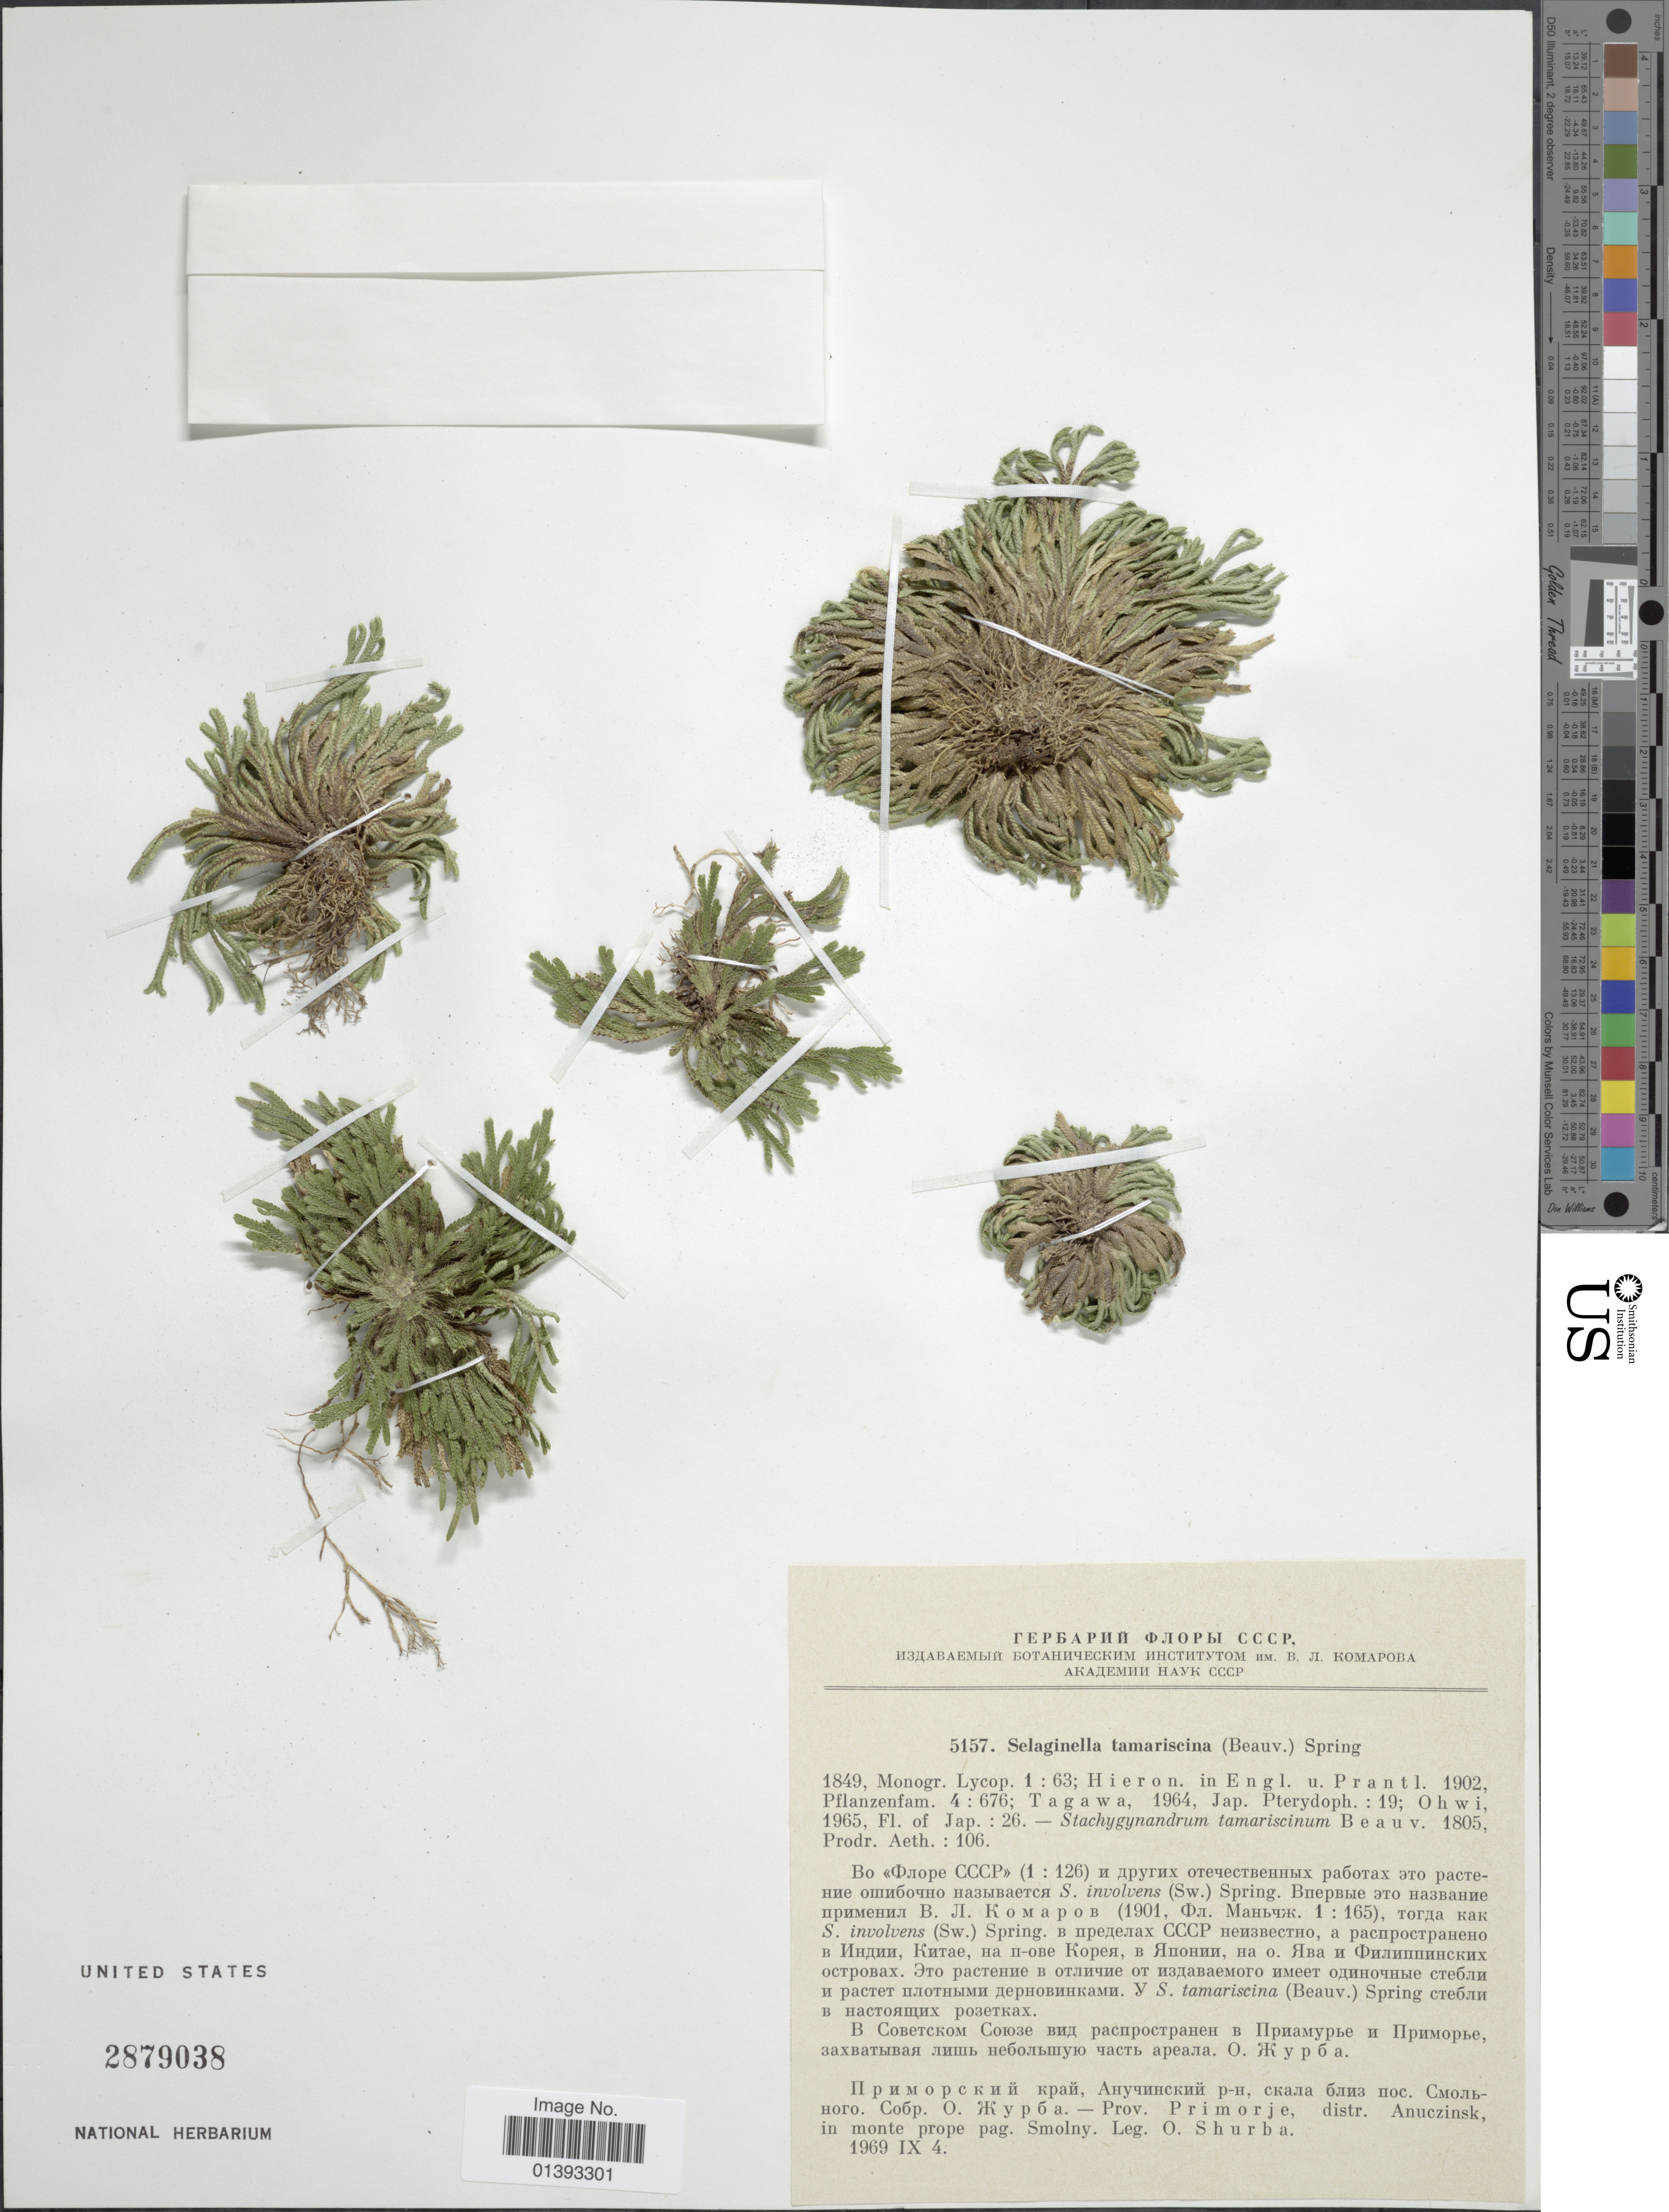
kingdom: Plantae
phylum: Tracheophyta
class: Lycopodiopsida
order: Selaginellales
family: Selaginellaceae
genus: Selaginella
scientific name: Selaginella tamariscina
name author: (P. Beauv.) Spring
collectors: O. Shurba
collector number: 5157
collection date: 1969-09-04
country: Russian Federation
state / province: Primorsky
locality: Distr. Anuczinsk, in monte prope pag. Smolny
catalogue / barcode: US 2879038